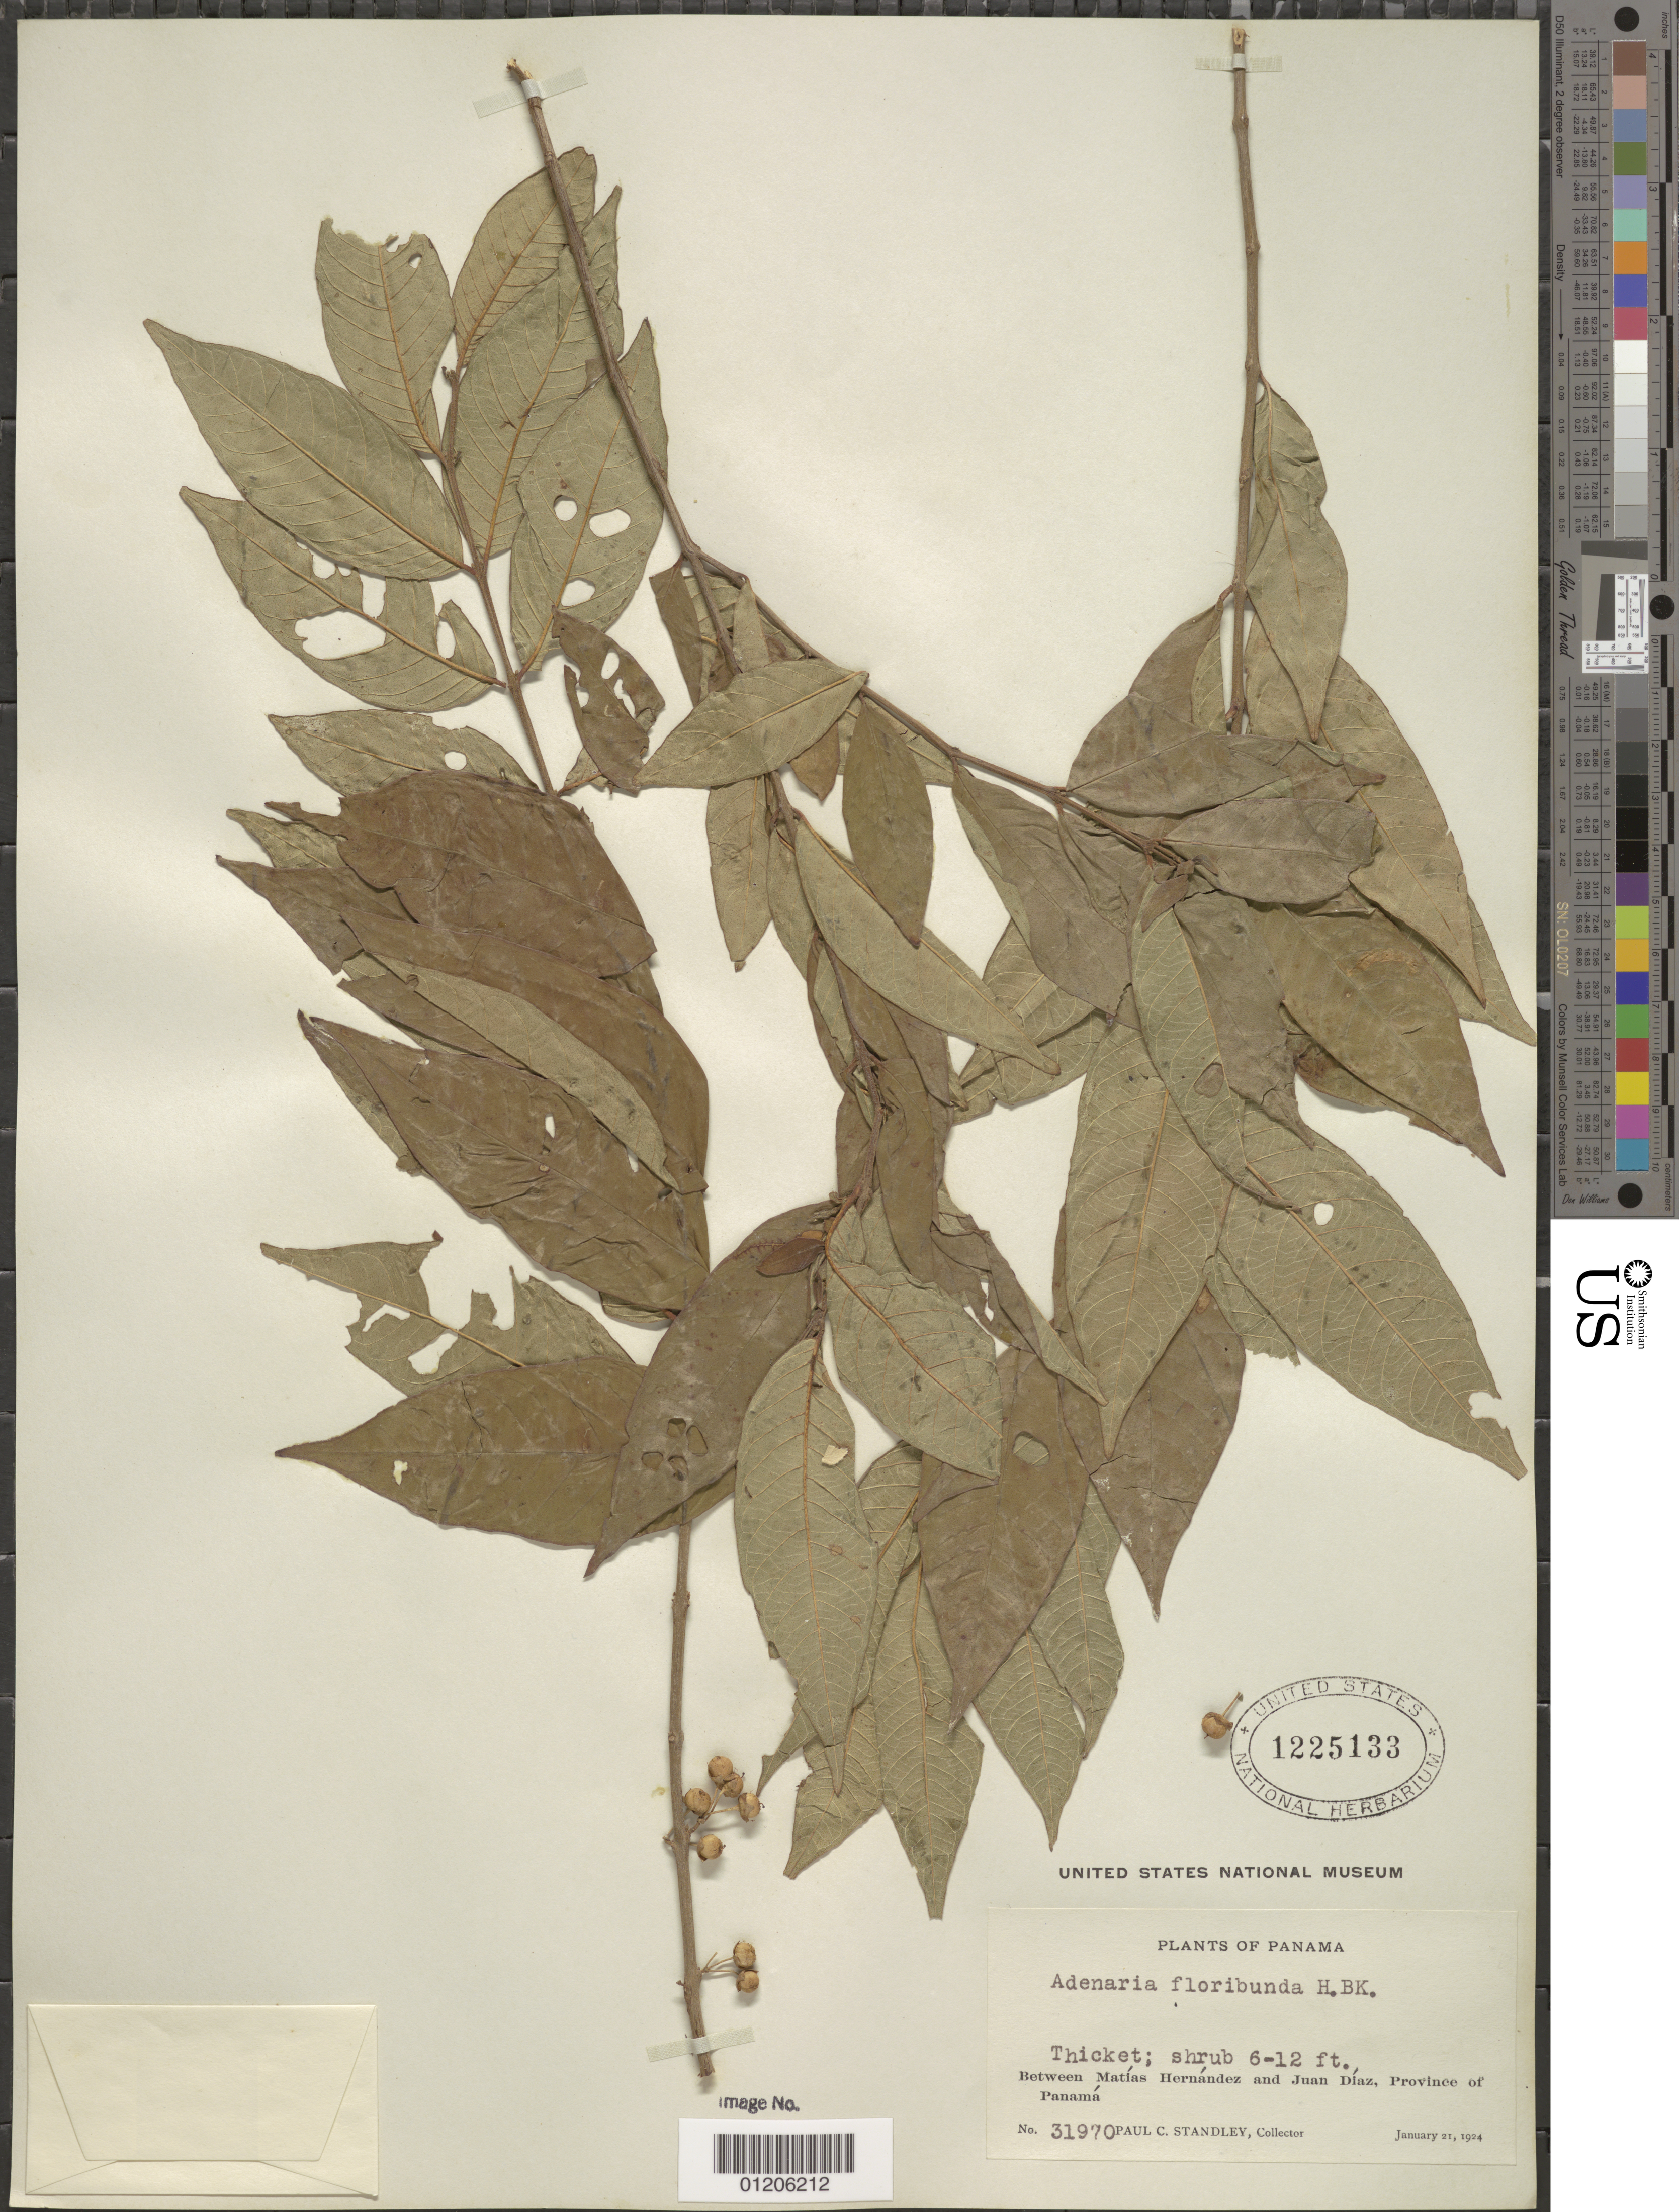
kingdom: Plantae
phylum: Tracheophyta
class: Magnoliopsida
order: Myrtales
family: Lythraceae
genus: Adenaria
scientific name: Adenaria floribunda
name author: Kunth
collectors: P. C. Standley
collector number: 31970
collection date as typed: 21 Jan 1924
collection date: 1924-01-21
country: Panama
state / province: Panamá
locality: Between Las Sabanas and Matias Hernandez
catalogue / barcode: US 1225133